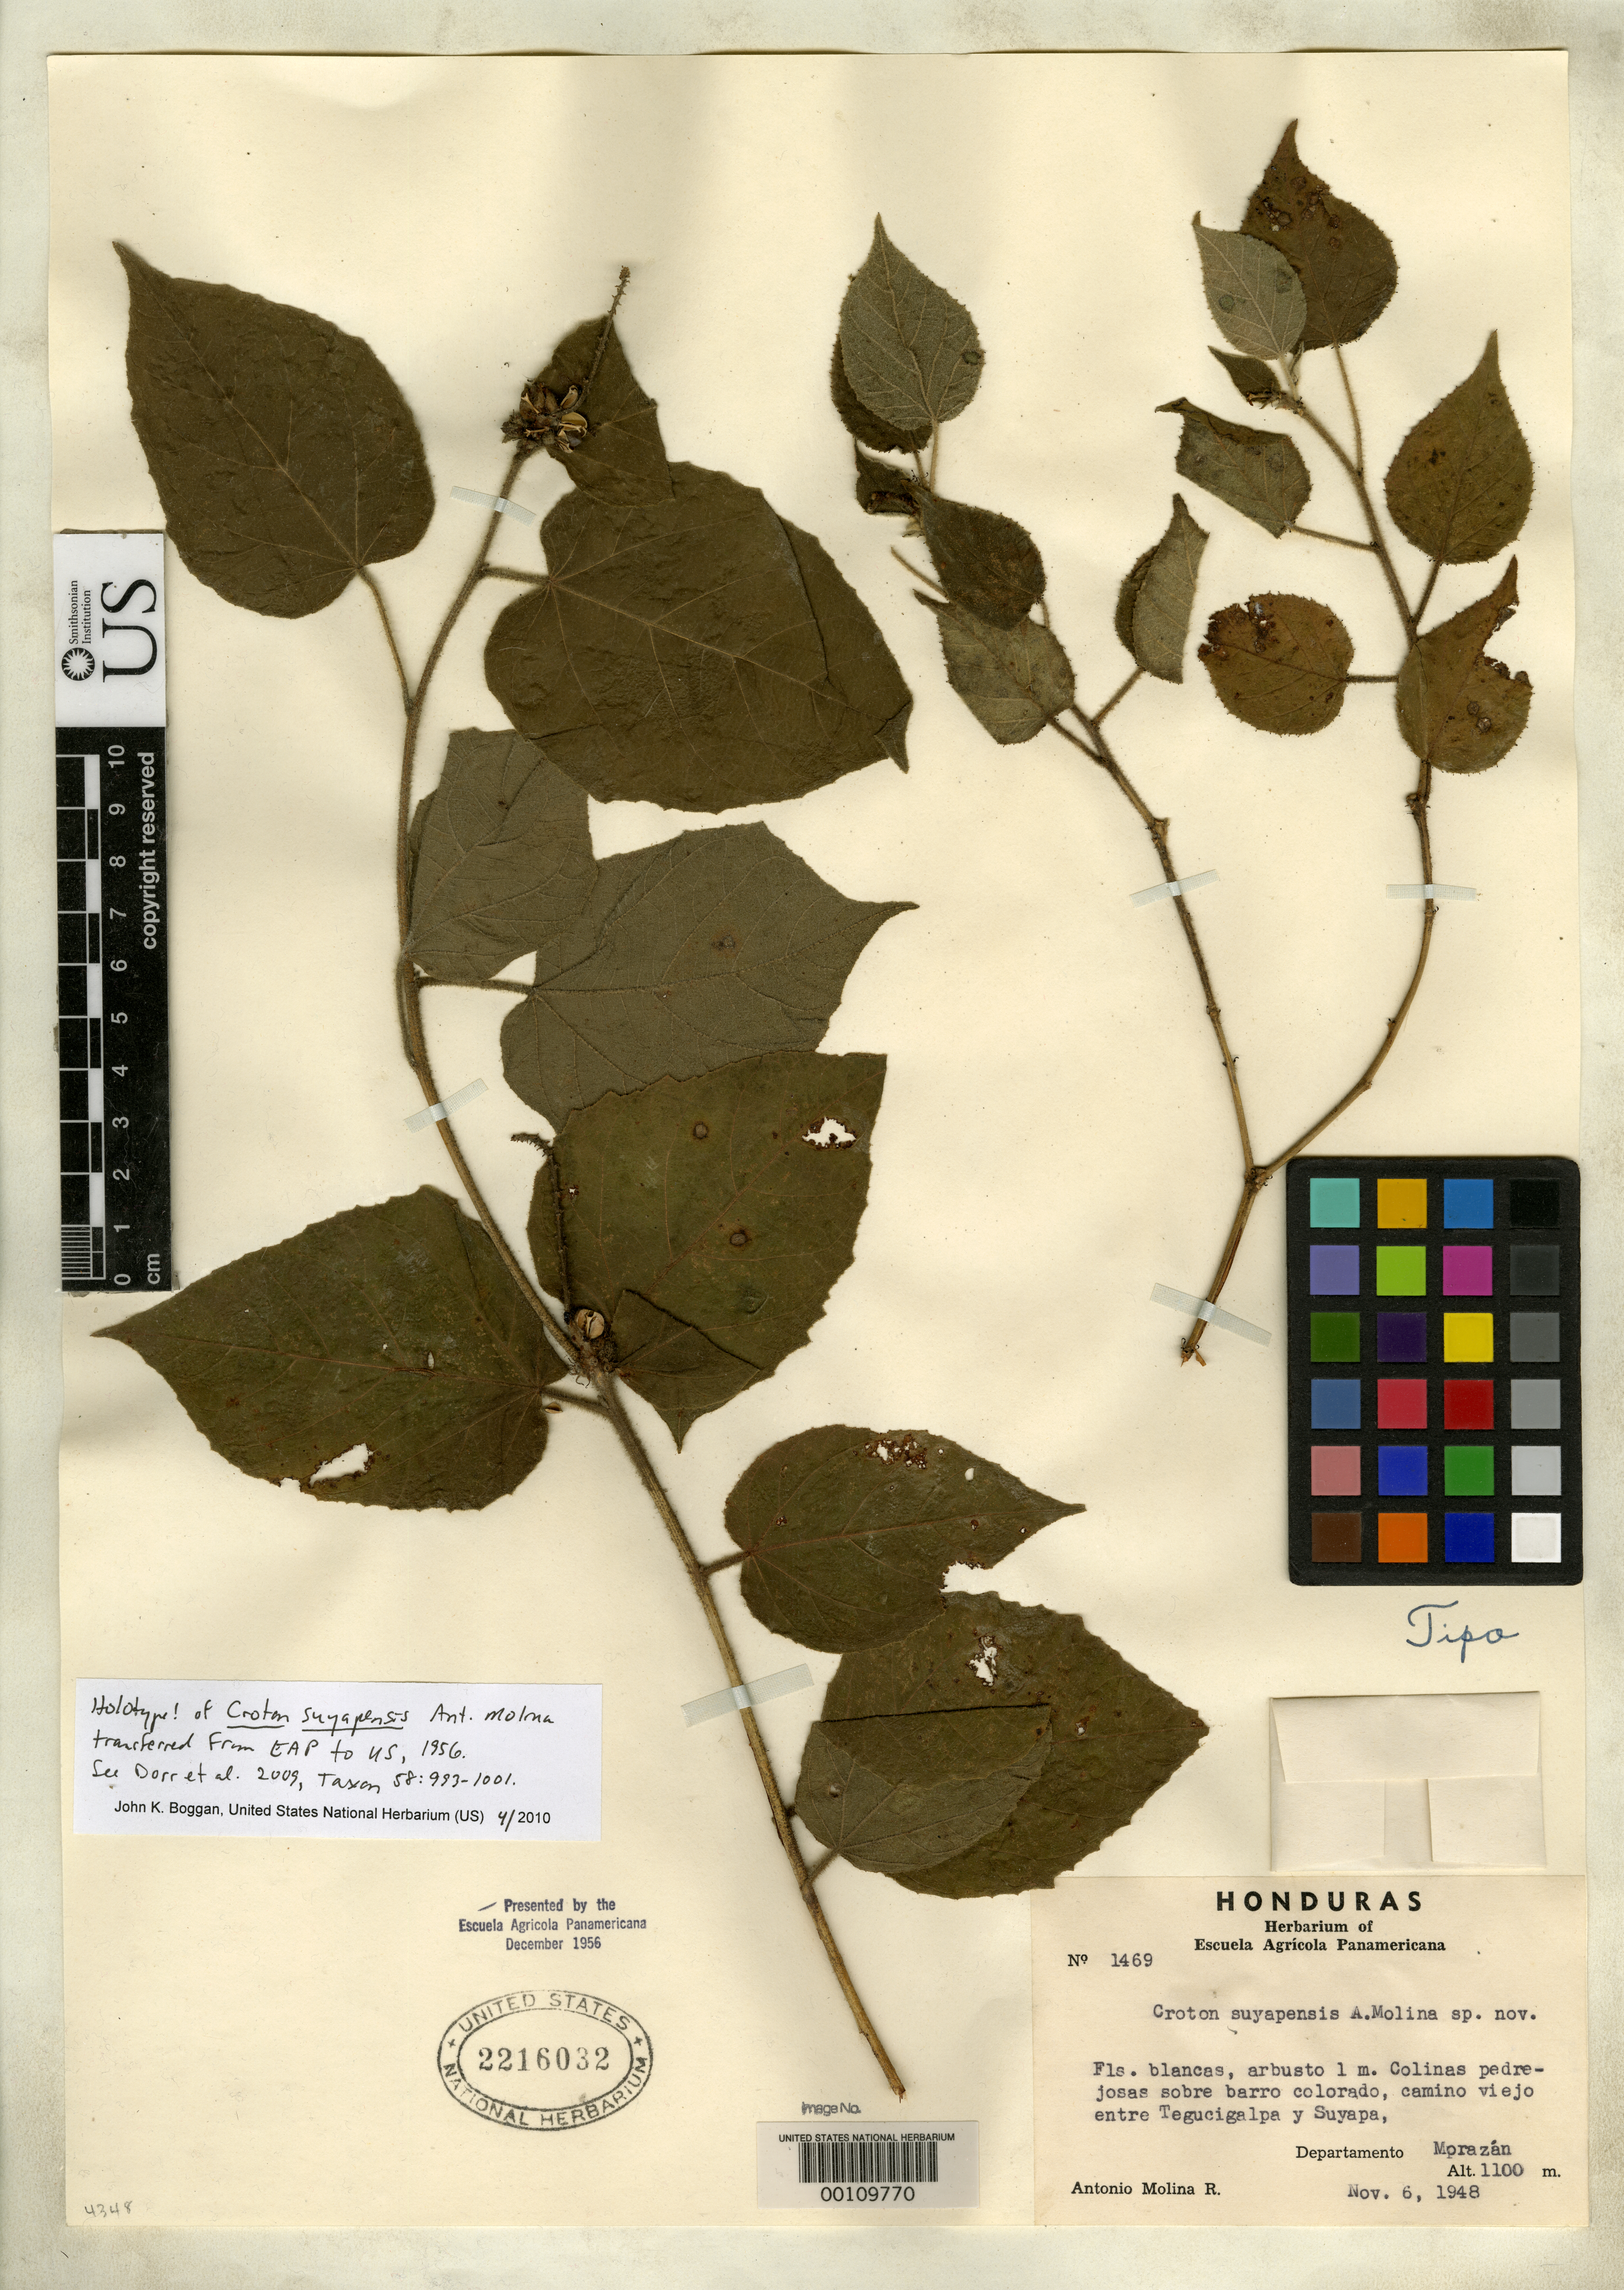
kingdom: Plantae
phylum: Tracheophyta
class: Magnoliopsida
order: Malpighiales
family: Euphorbiaceae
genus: Croton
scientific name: Croton suyapensis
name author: Ant. Molina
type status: Holotype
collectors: A. Molina R.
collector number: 1469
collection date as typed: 06 Nov 1948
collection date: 1948-11-06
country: Honduras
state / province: Fco. Morazán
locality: Between Tegucigalpa and Suyapa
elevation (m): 1100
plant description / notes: "Presented by the Escuela Agricola Panamericana December 1956." Holotype, transferred from EAP to US (see Dorr et al. 2009, Taxon 58: 993-1001).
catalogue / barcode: US 2216032